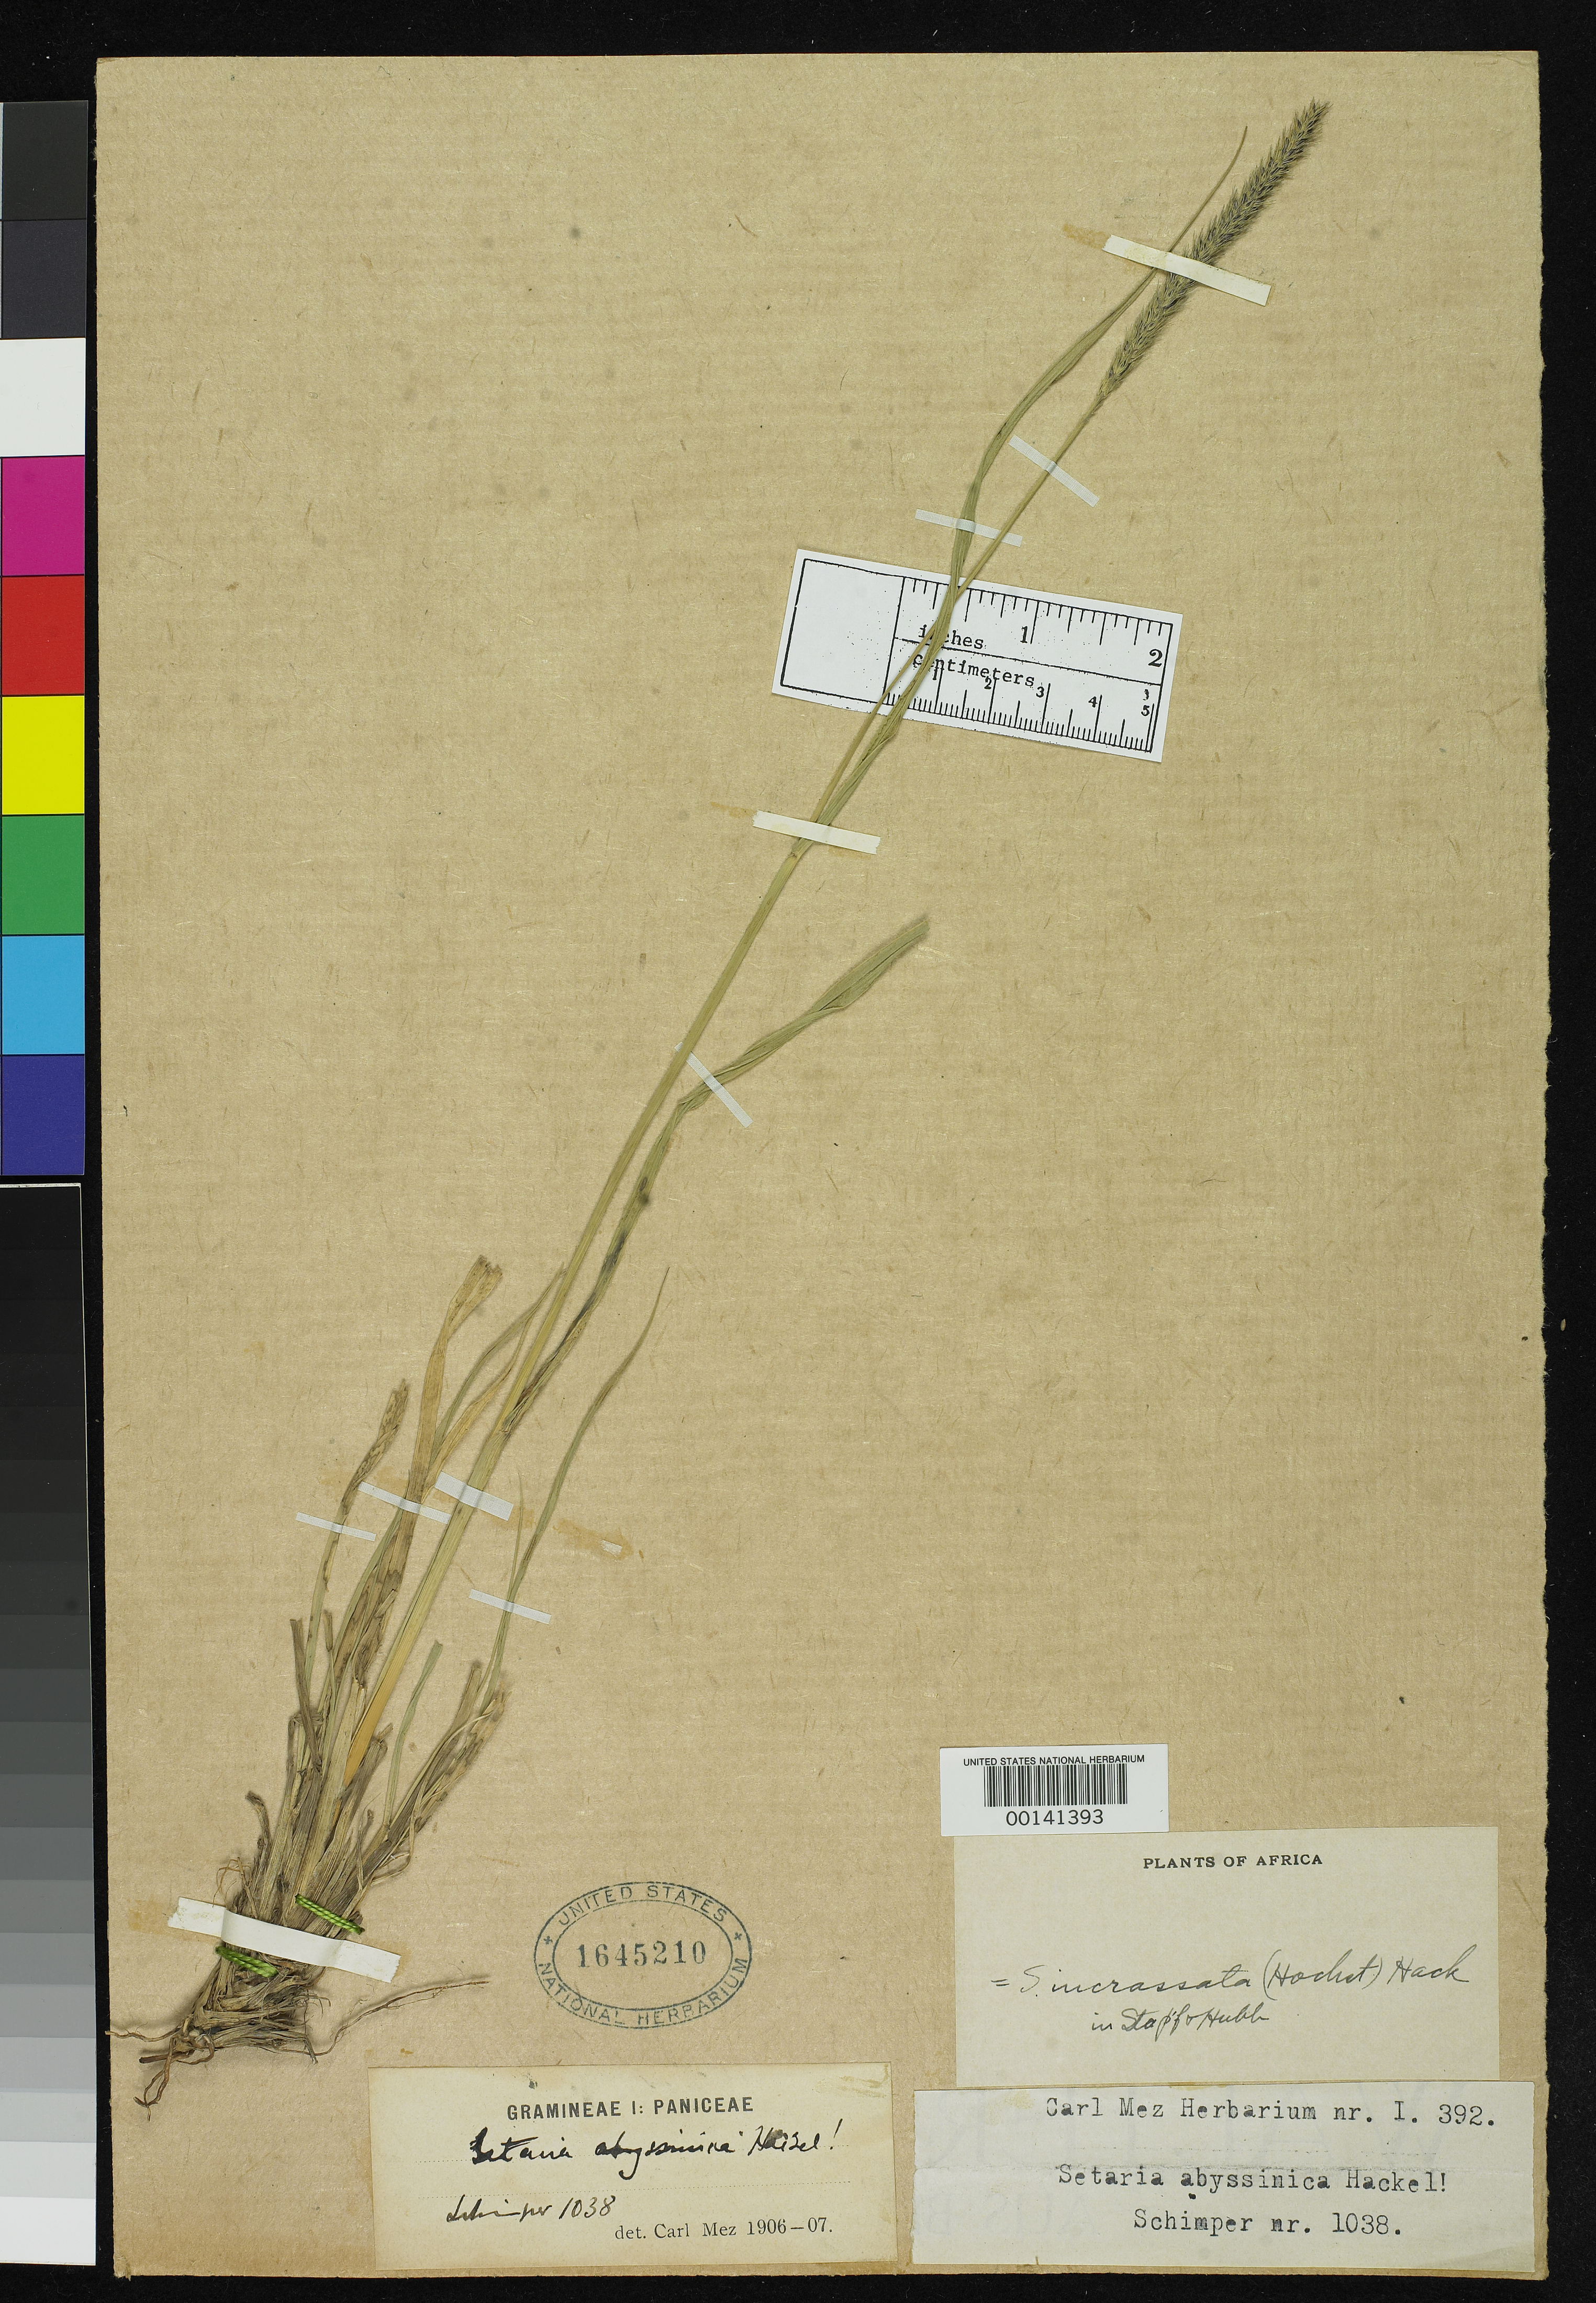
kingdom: Plantae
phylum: Tracheophyta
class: Liliopsida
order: Poales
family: Poaceae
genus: Setaria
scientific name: Setaria abyssinica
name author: Hack.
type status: Syntype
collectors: G. W. Schimper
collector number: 1038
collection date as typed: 1862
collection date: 1862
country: Ethiopia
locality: Hamedo, Abba Gerima.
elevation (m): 1405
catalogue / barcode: US 1645210